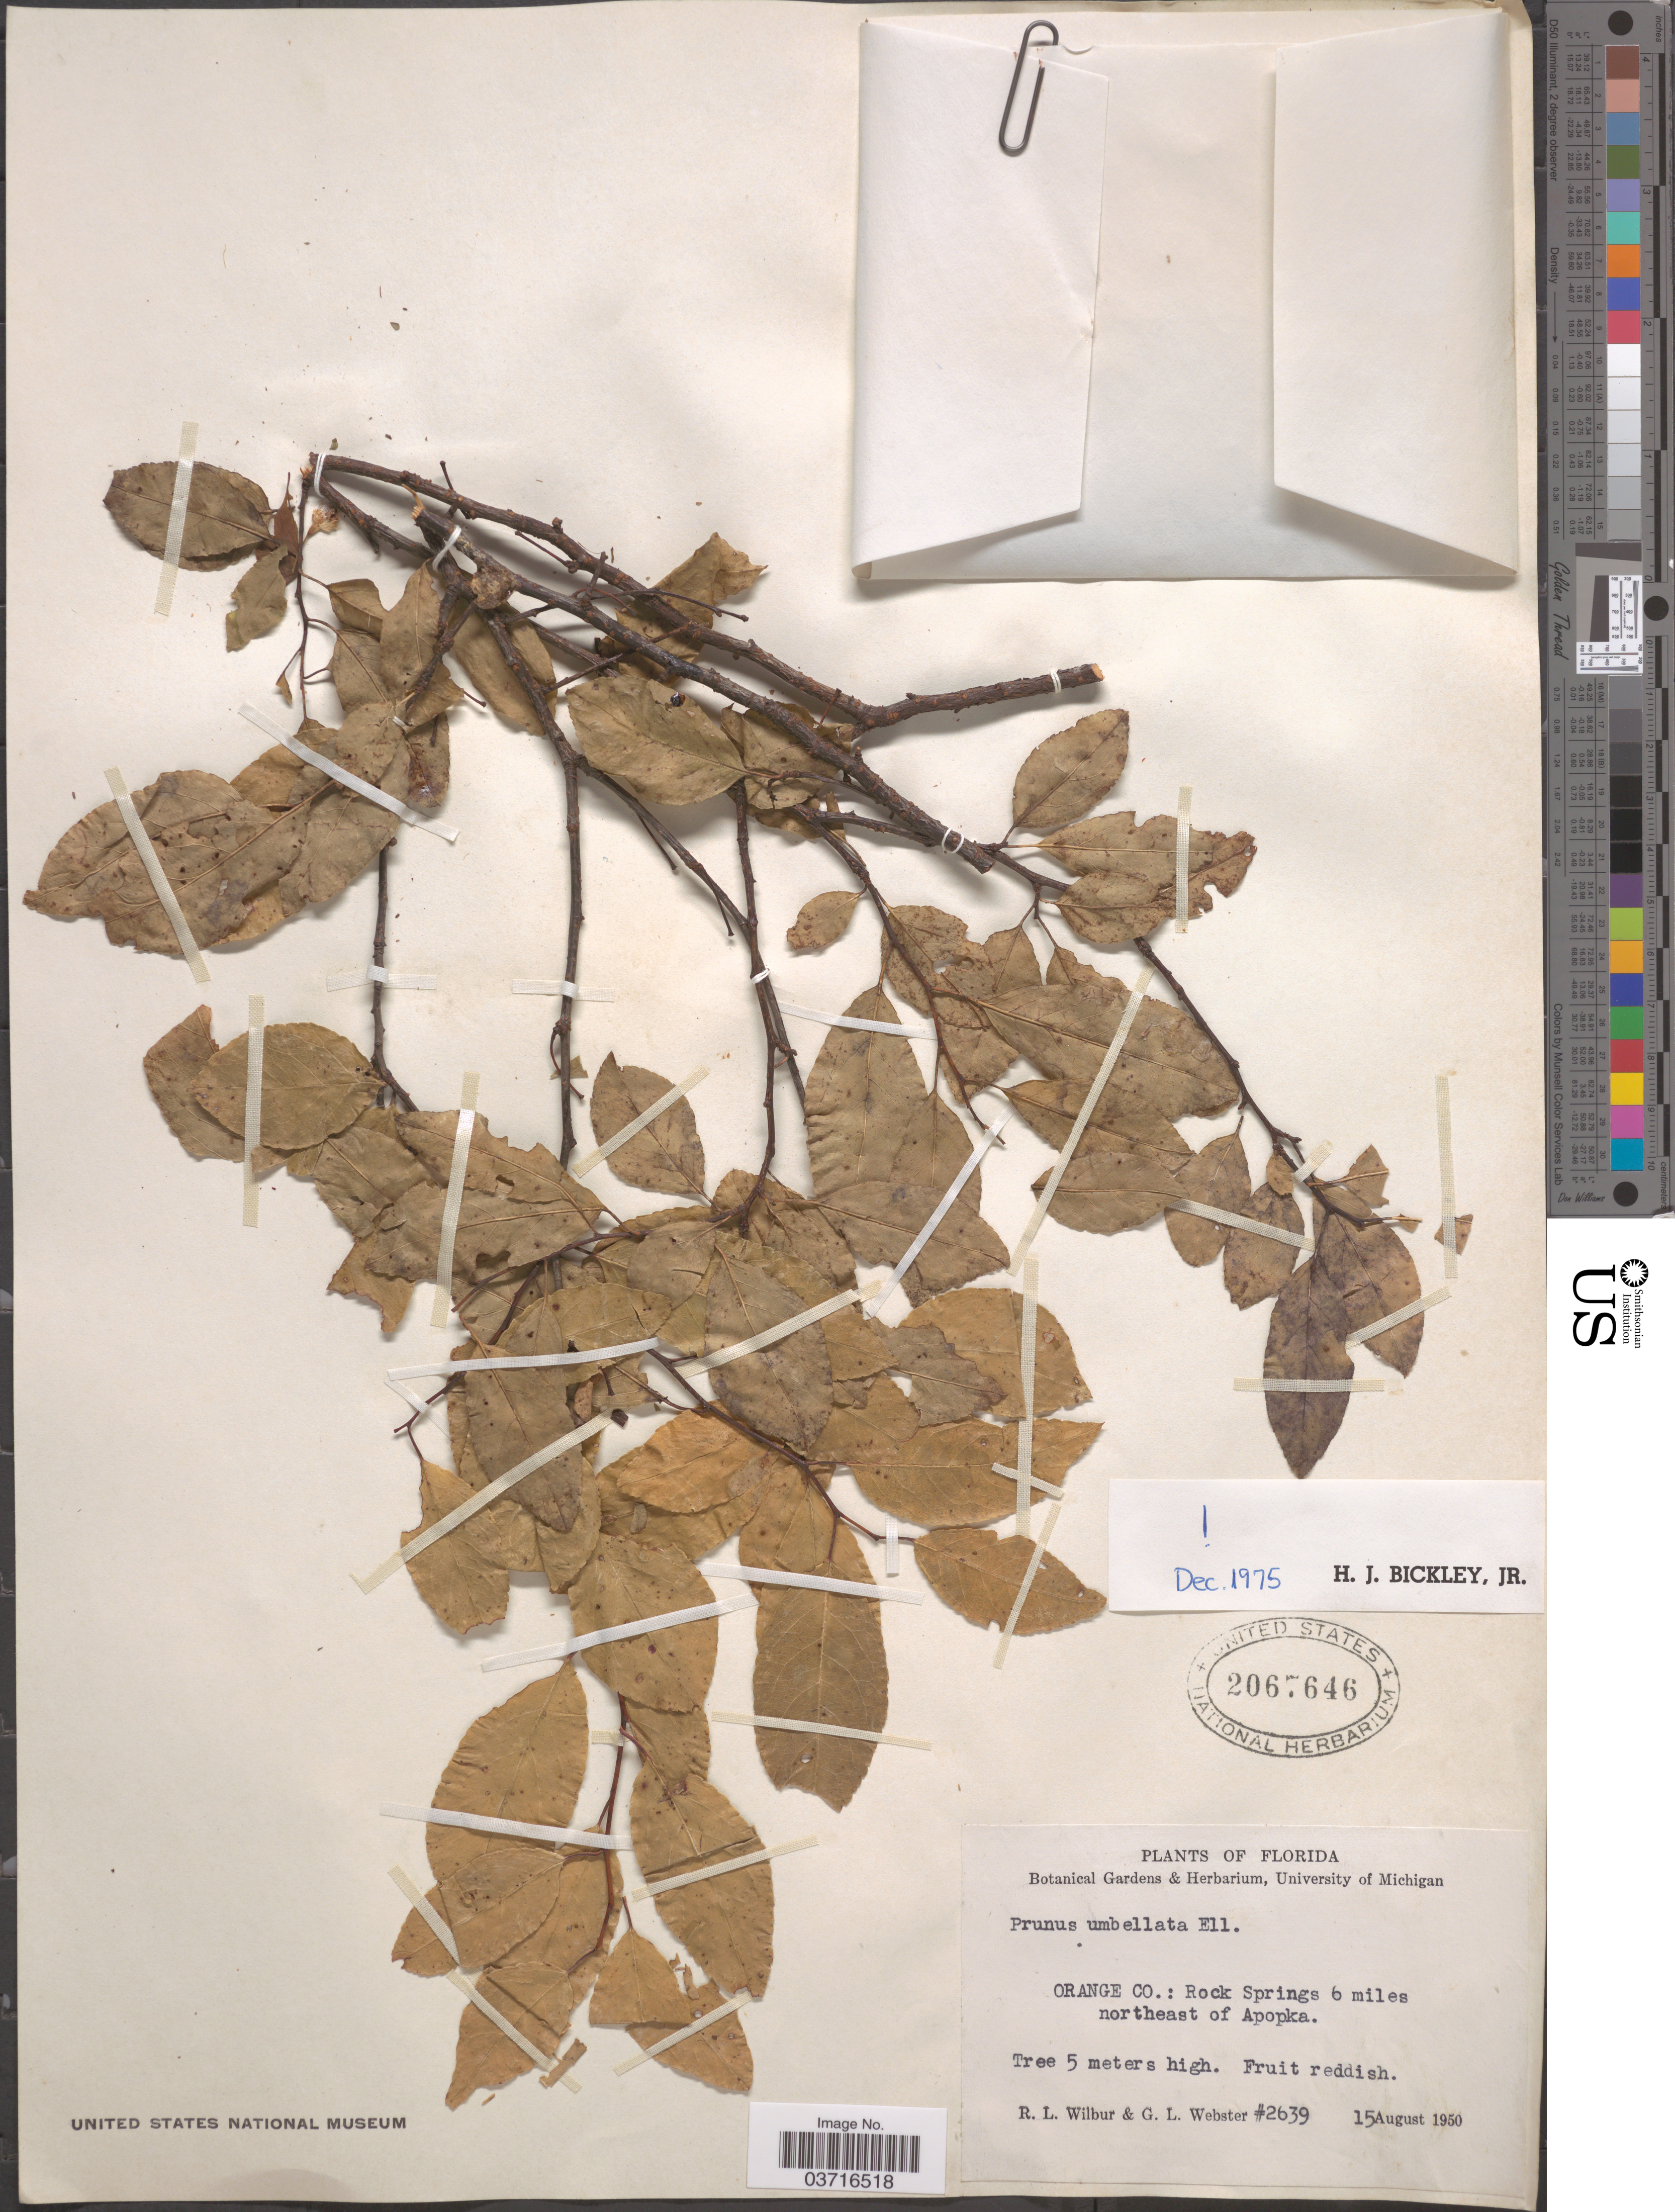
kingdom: Plantae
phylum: Tracheophyta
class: Magnoliopsida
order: Rosales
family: Rosaceae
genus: Prunus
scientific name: Prunus umbellata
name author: Elliott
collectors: R. L. Wilbur & G. L. Webster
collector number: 2639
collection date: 1950-08-15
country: United States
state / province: Florida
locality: Orange Co.: Rock Springs 6 miles northeast of Apopka.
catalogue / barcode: US 2067646